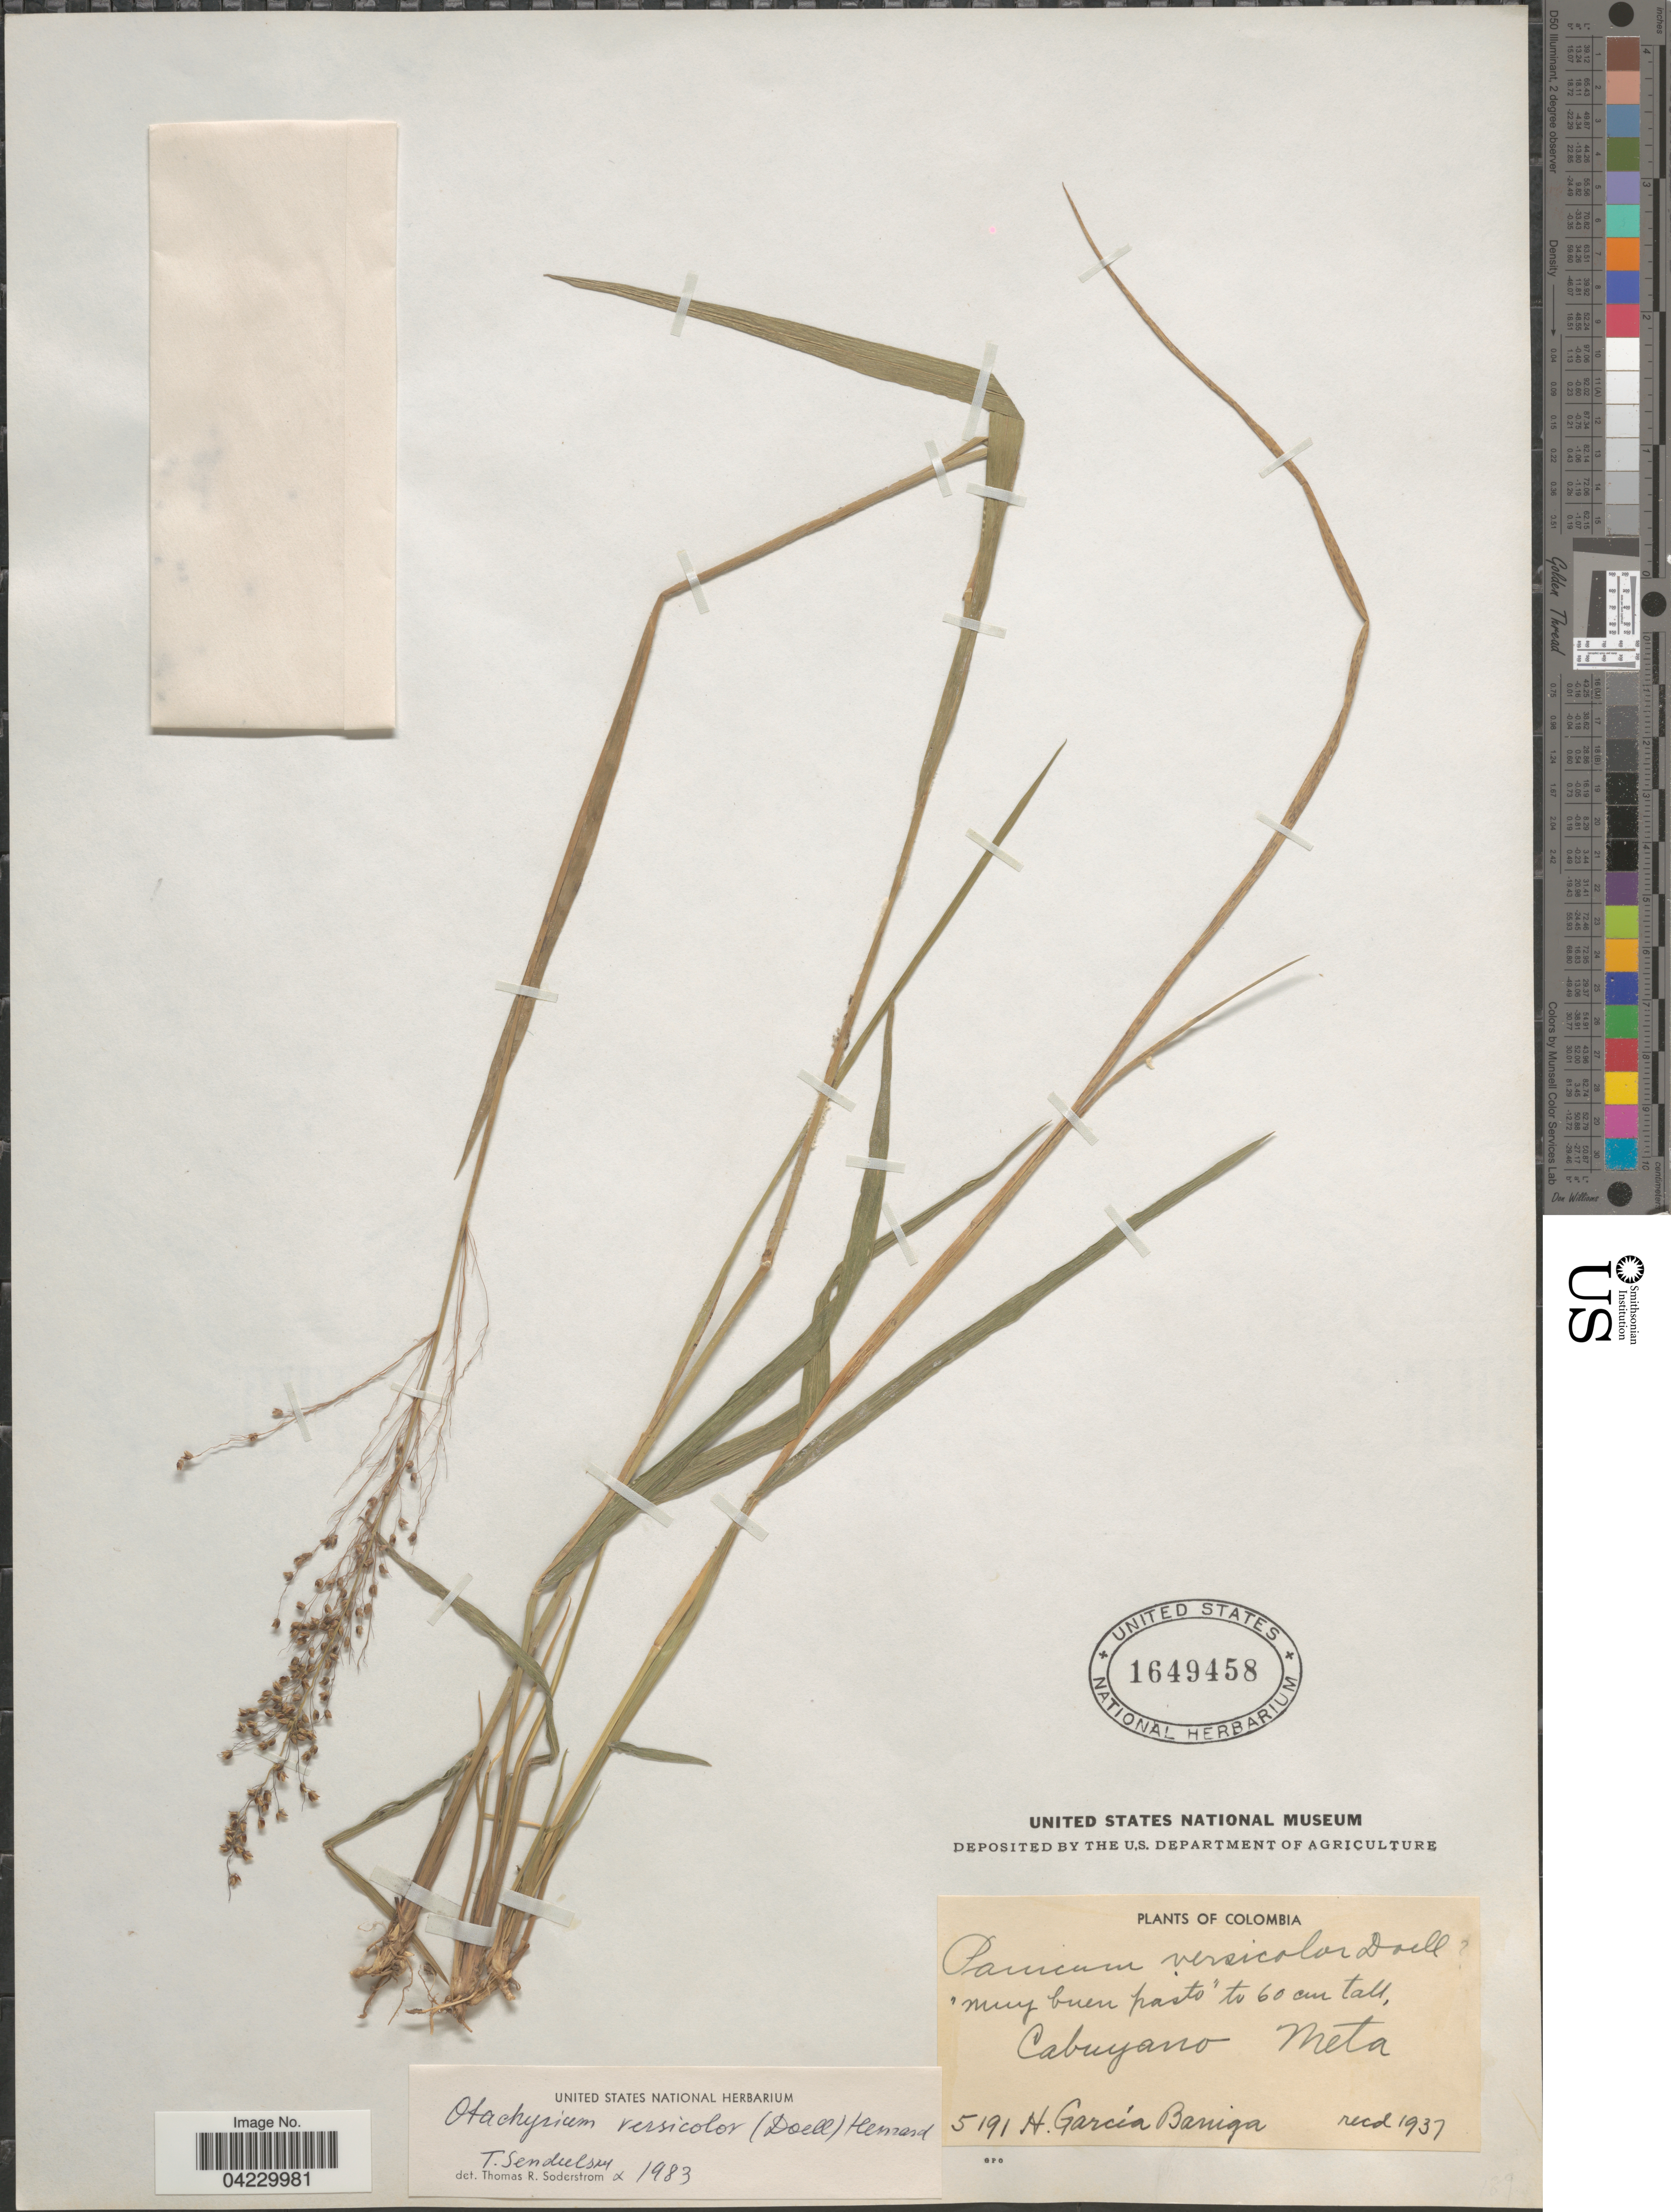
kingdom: Plantae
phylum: Tracheophyta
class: Liliopsida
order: Poales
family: Poaceae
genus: Otachyrium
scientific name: Otachyrium versicolor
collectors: H. García Barriga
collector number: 5191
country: Colombia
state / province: Meta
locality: Cabuyaro.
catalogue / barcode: US 1649458